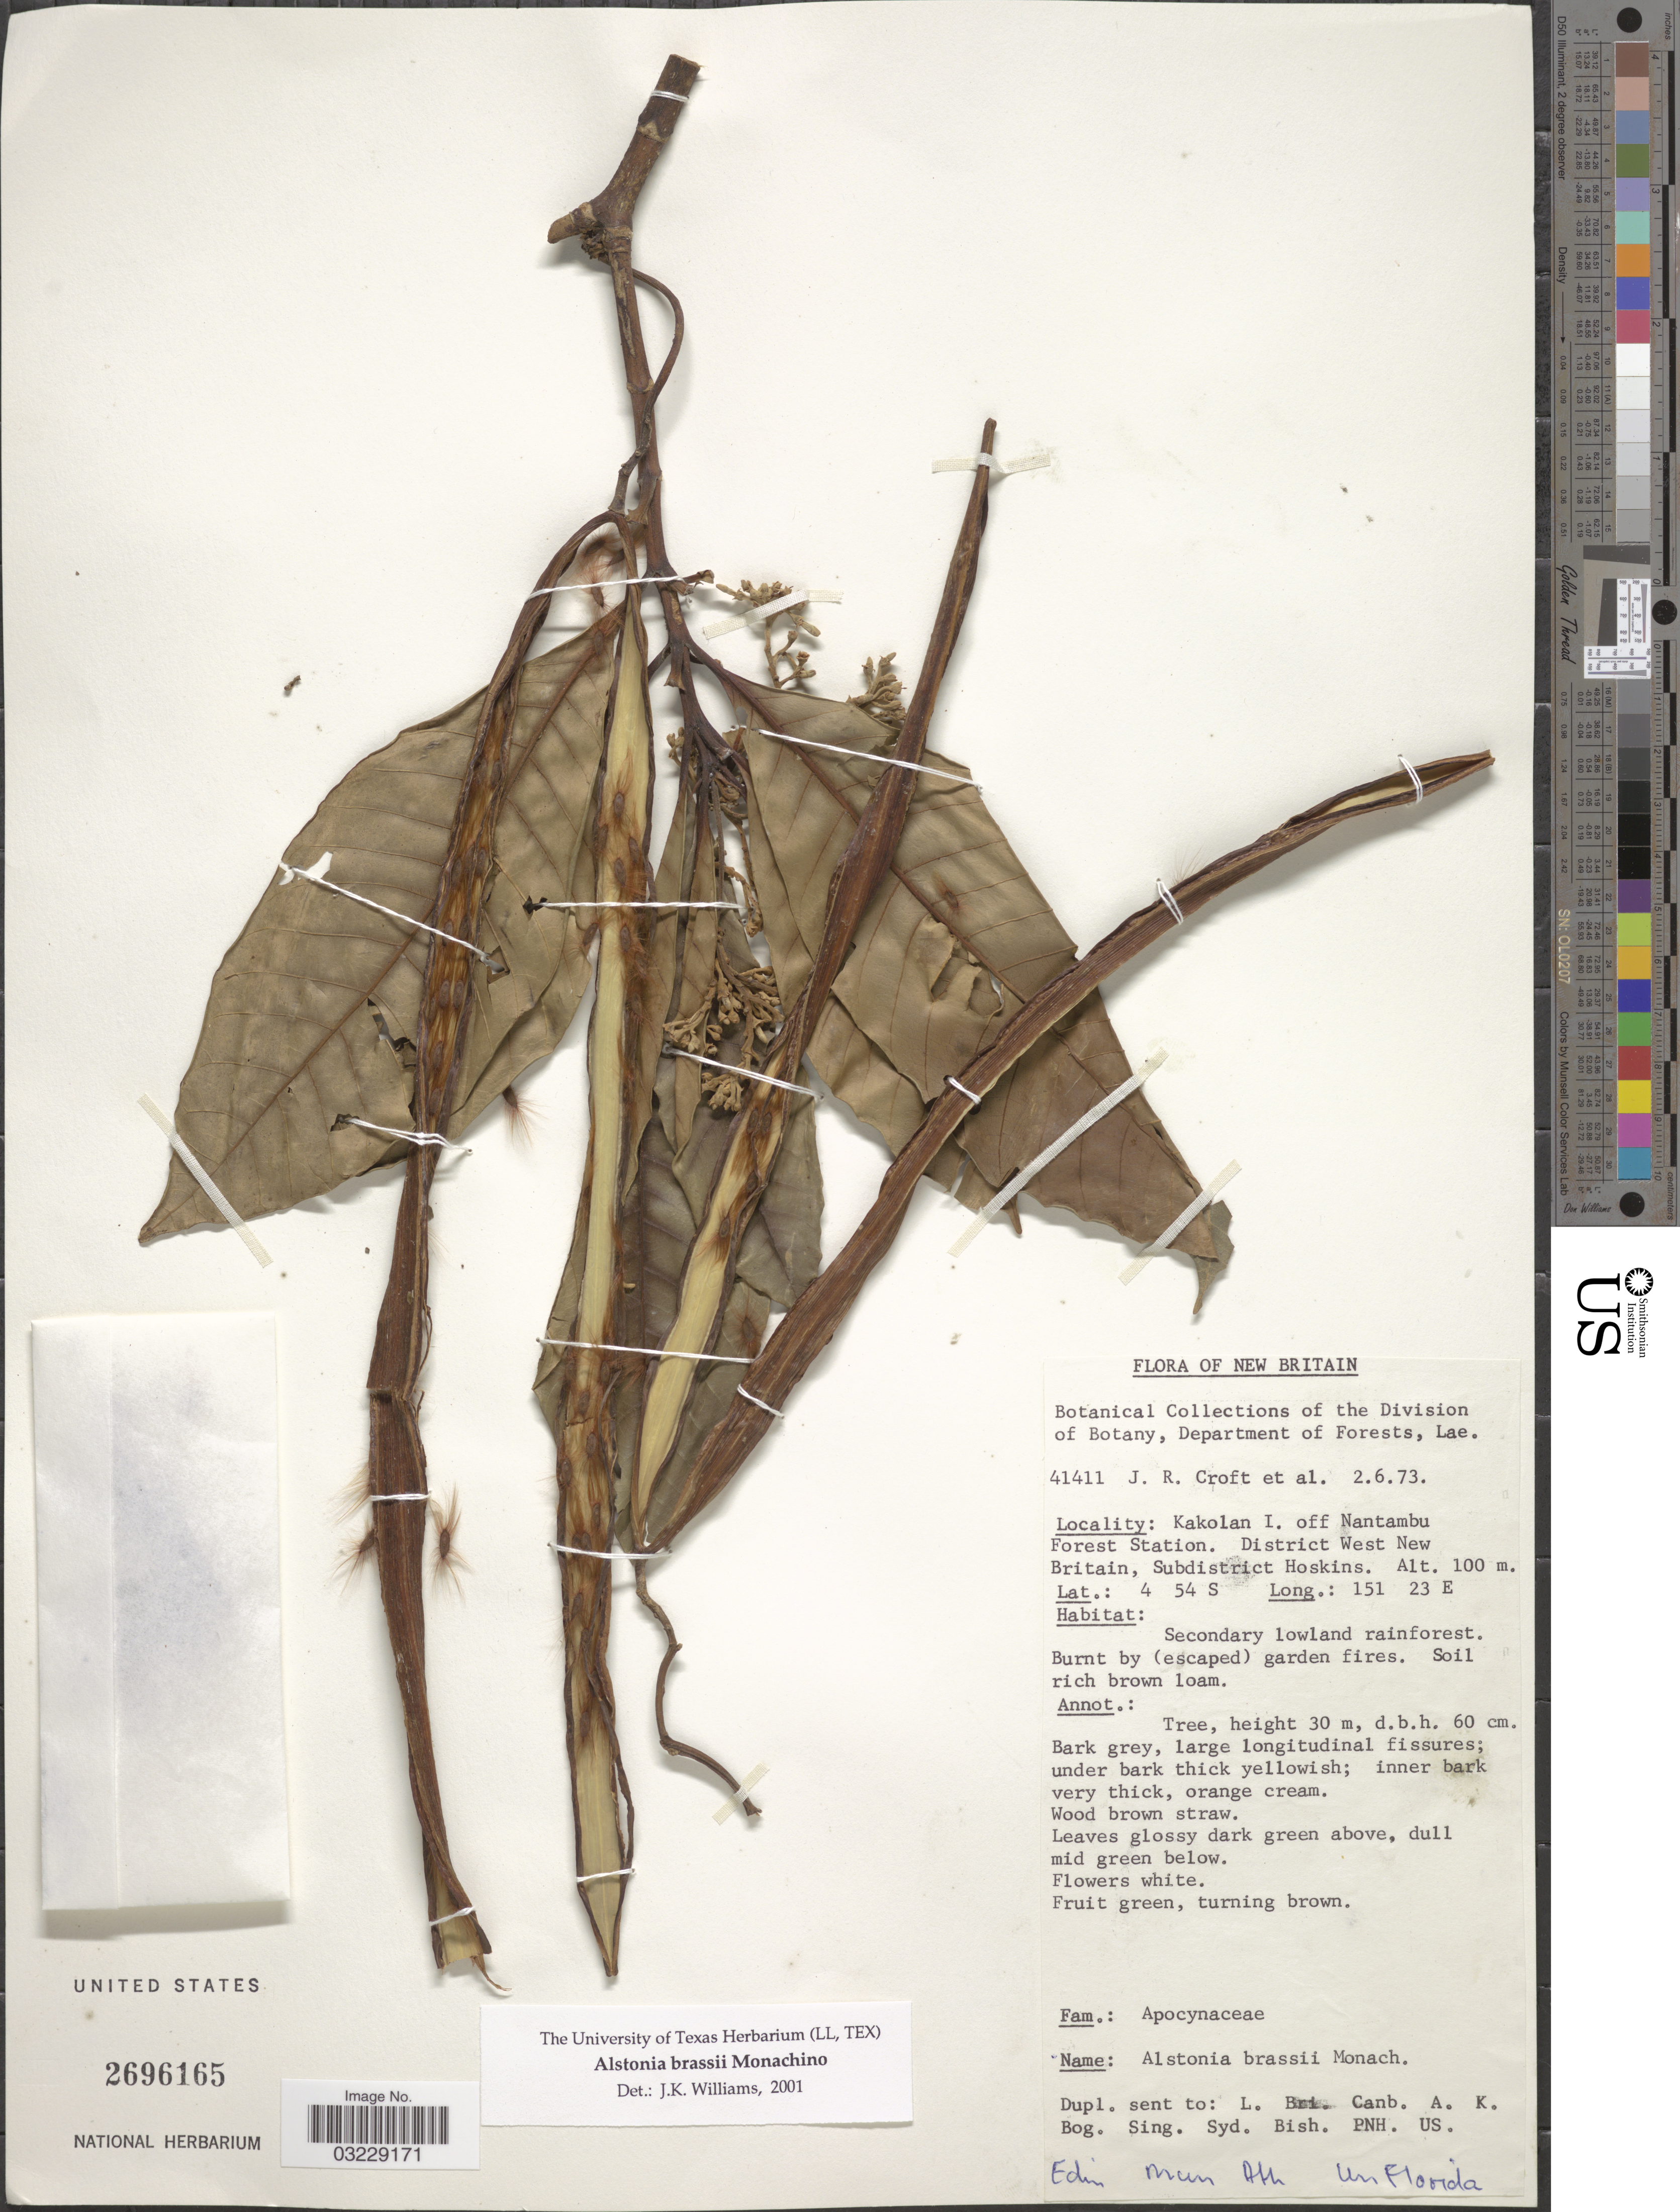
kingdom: Plantae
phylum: Tracheophyta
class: Magnoliopsida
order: Gentianales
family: Apocynaceae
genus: Alstonia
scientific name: Alstonia brassii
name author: Monach.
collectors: J. R. Croft & et al.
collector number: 41411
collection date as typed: Transcribed d/m/y: 2/6/73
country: Papua New Guinea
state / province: West New Britain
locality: New Britain. Kakolan I. off Nantambu Forest Station, District West New Britain, Subdistrict Hoskins.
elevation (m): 100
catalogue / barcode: US 2696165